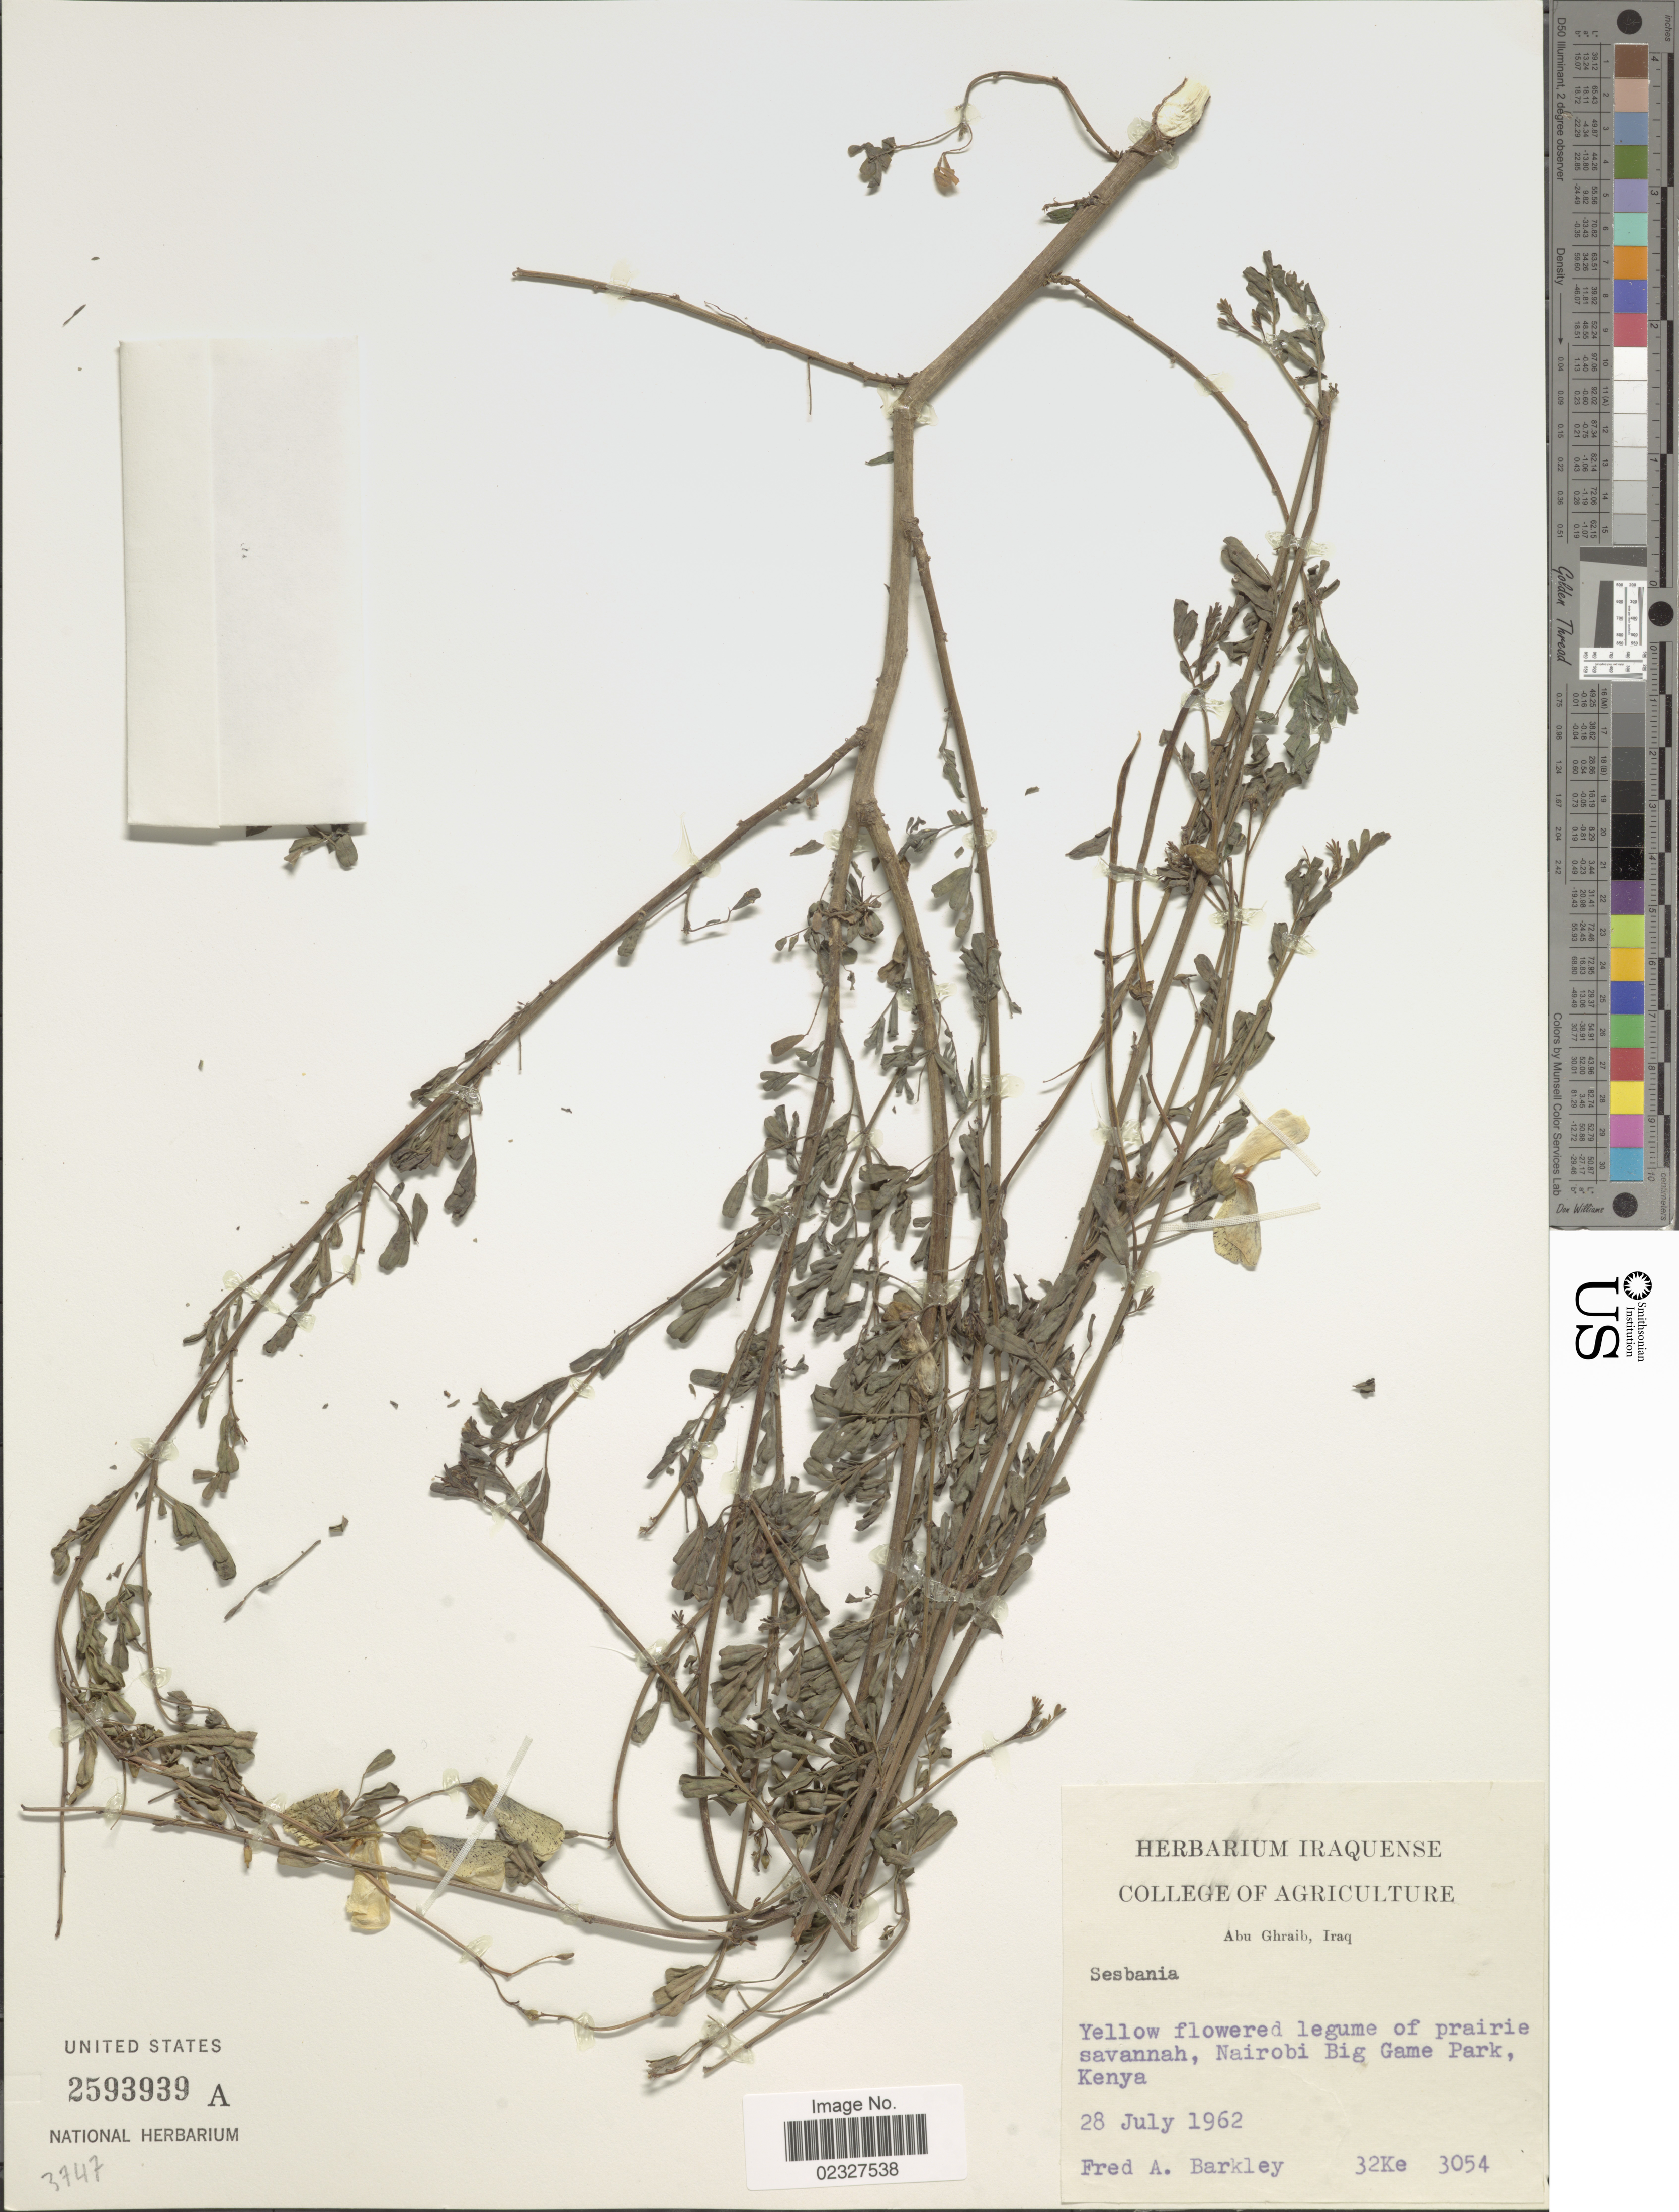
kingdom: Plantae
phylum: Tracheophyta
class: Magnoliopsida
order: Fabales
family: Fabaceae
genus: Sesbania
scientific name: Sesbania sp.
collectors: F. A. Barkley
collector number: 32Ke/3054*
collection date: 1962-07-28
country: Kenya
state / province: Nairobi Area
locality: Prairie savannah, Nairobi Big Game Park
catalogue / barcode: US 2593939A